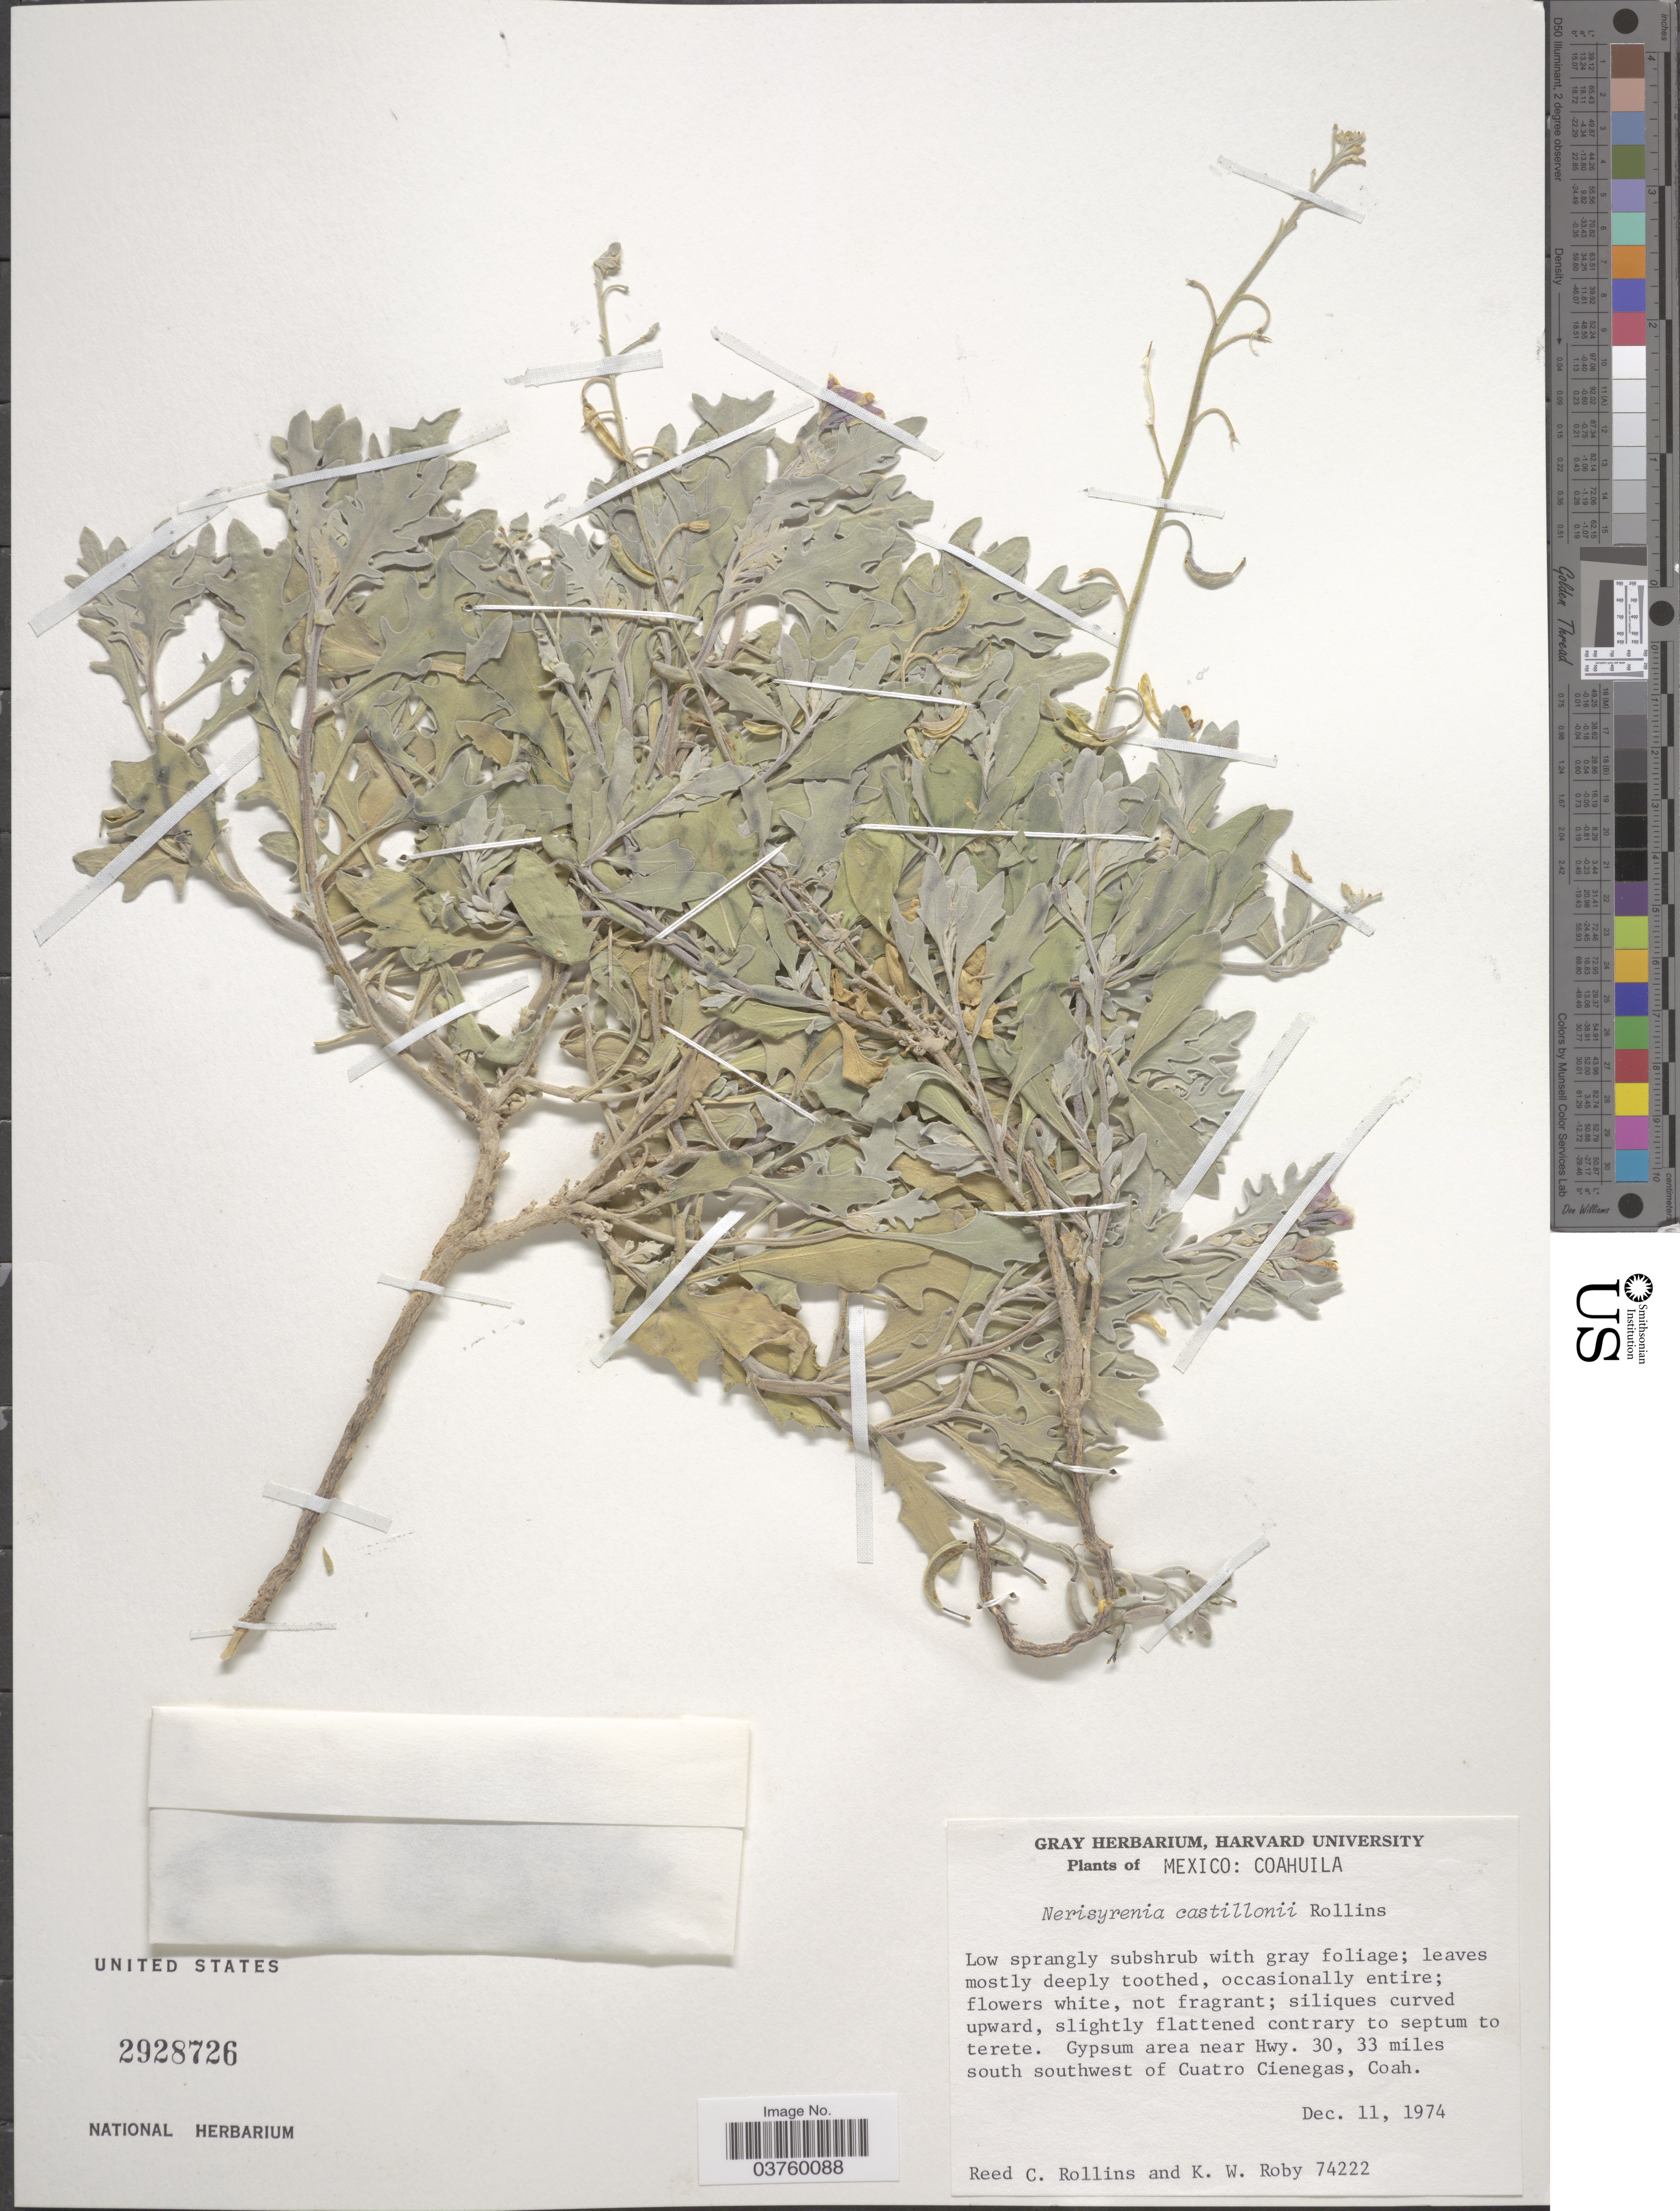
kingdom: Plantae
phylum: Tracheophyta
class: Magnoliopsida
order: Brassicales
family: Brassicaceae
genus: Nerisyrenia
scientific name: Nerisyrenia castillonii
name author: Rollins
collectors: R. C. Rollins & K. W. Roby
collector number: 74222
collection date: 1974-12-11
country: Mexico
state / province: Coahuila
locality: Gypsum area near Hwy. 30, 33 miles south southwest of Cuatro Cienegas.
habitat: gypsum area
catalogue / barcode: US 2928726